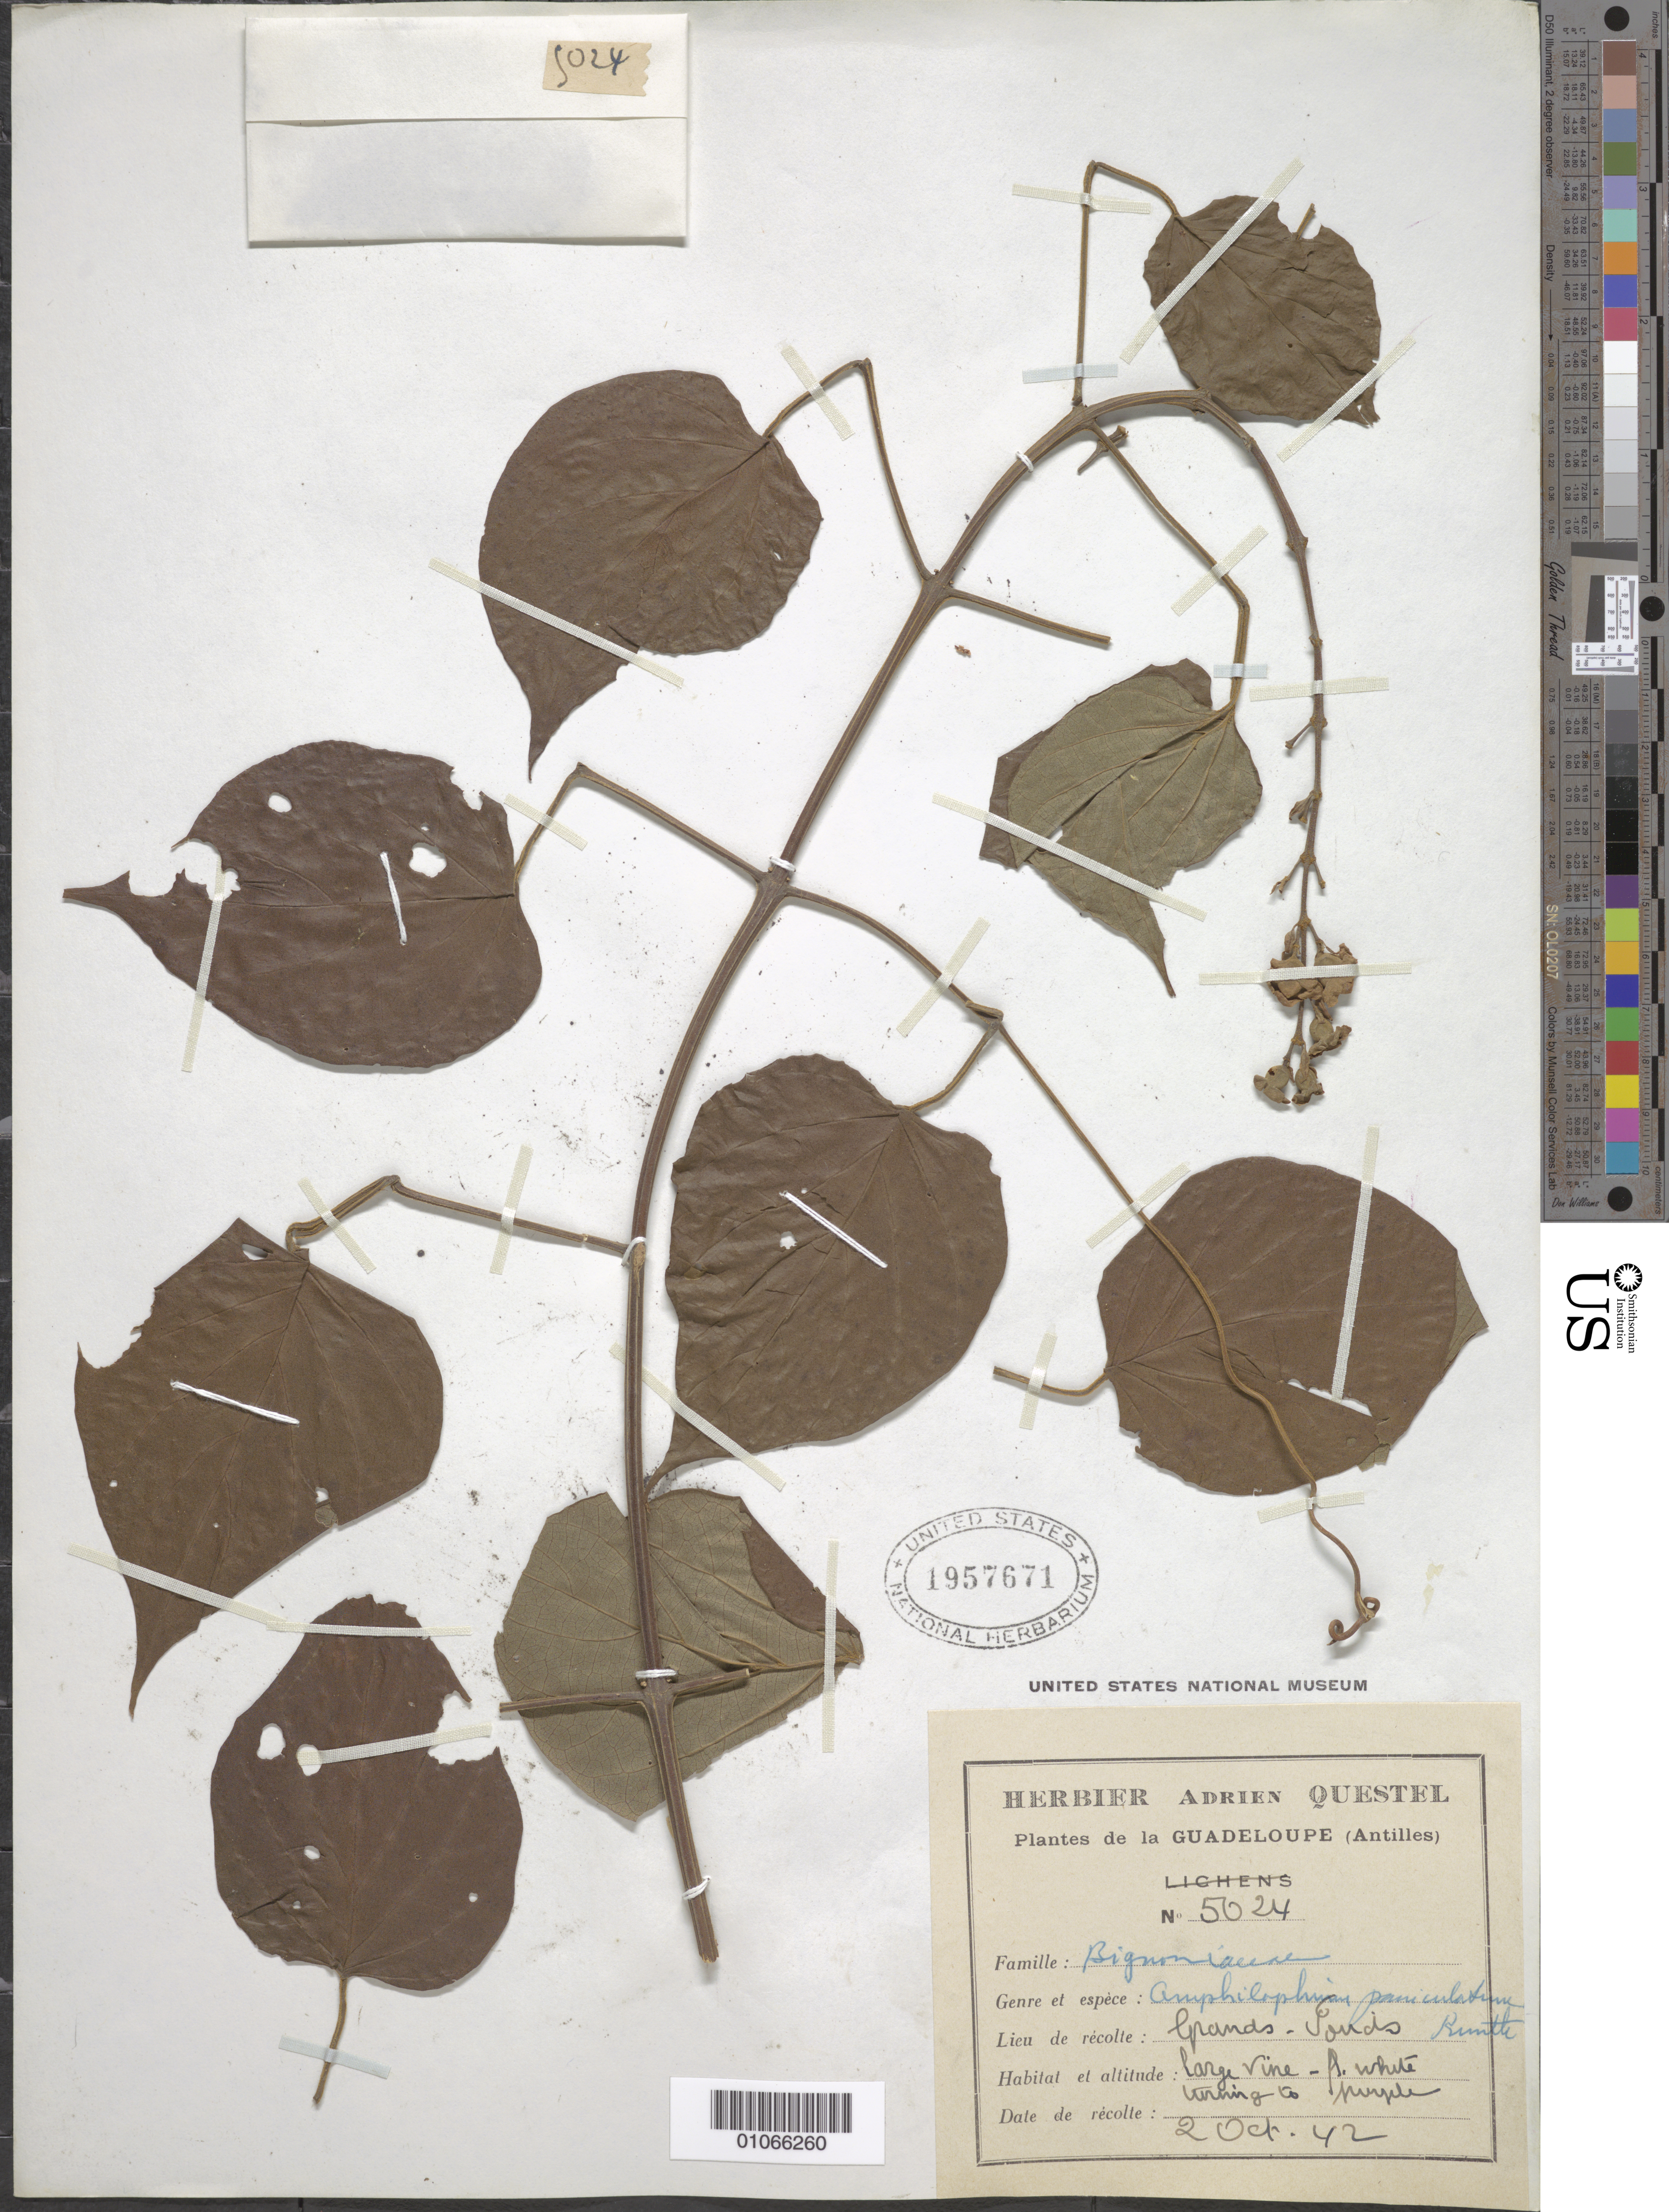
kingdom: Plantae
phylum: Tracheophyta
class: Magnoliopsida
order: Lamiales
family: Bignoniaceae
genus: Amphilophium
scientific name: Amphilophium paniculatum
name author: (L.) Kunth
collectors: A. Questel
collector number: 5024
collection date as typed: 02 Oct 1942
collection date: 1942-10-02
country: Guadeloupe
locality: Grands-Fonds?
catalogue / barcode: US 1957671